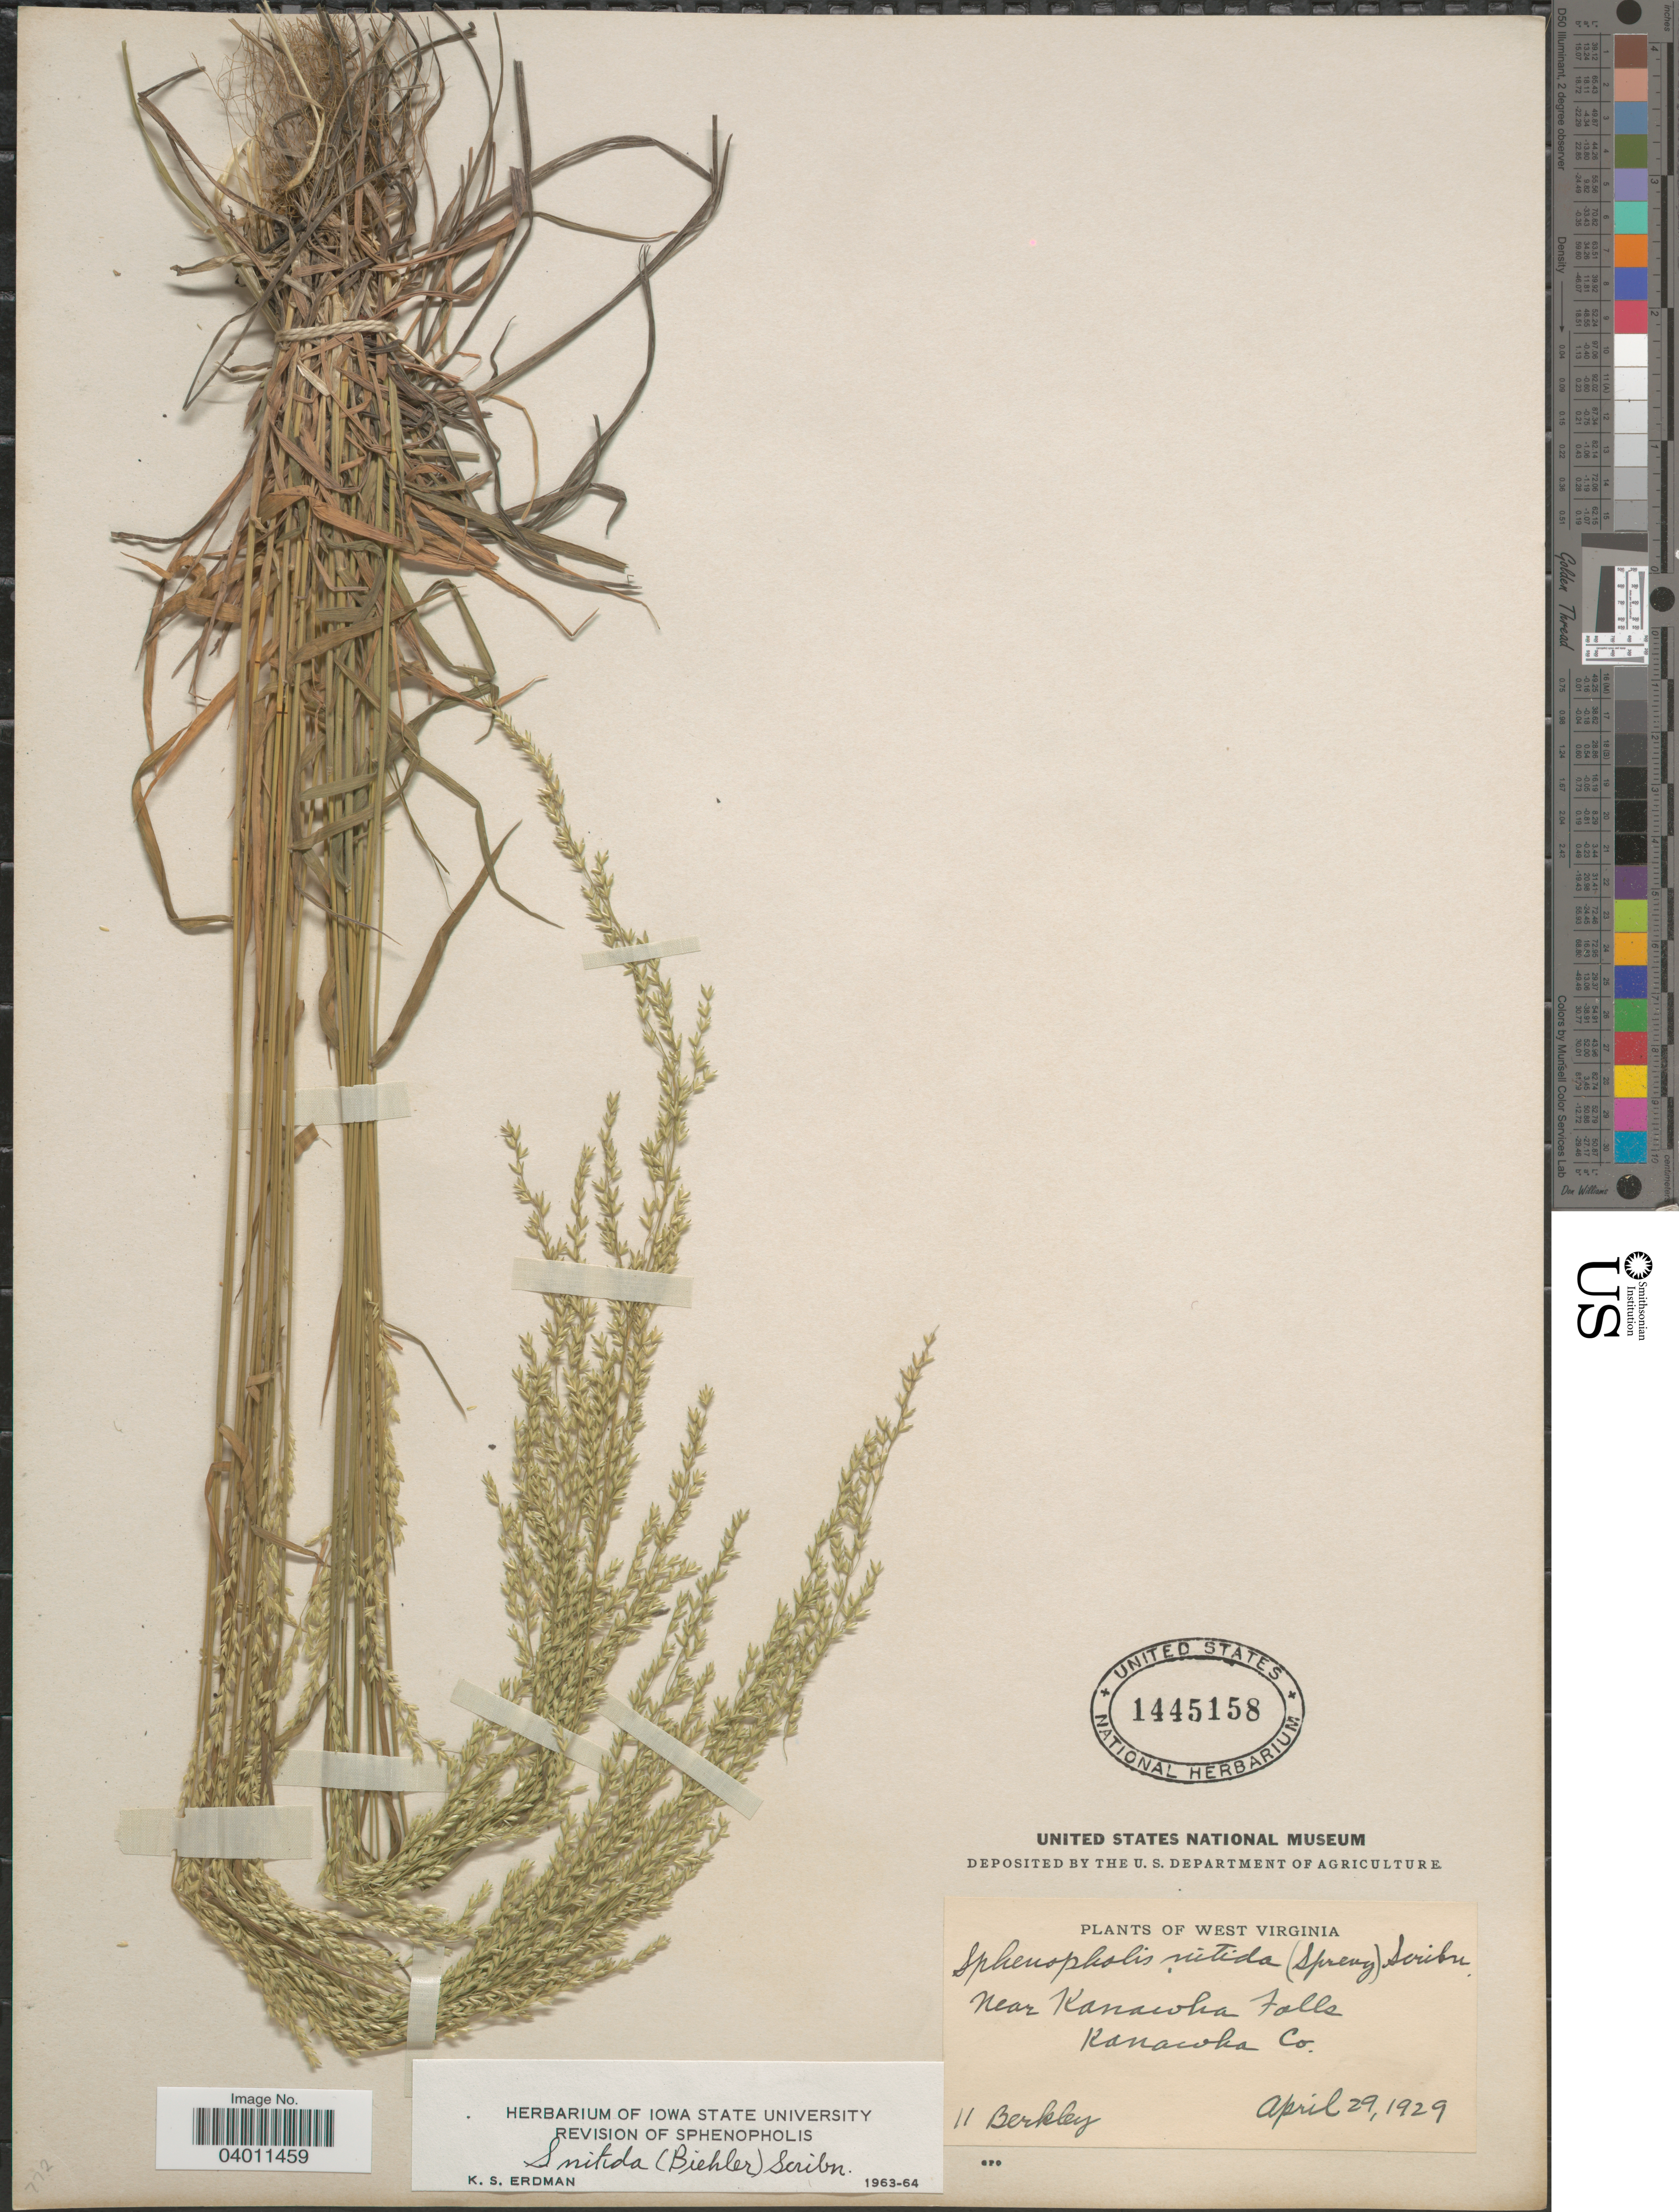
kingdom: Plantae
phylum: Tracheophyta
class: Liliopsida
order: Poales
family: Poaceae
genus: Sphenopholis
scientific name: Sphenopholis nitida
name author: (Biehler) Scribn.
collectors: T. Berkley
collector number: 11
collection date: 1929-04-29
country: United States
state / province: West Virginia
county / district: Kanawha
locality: Near Kanawka Falls. Kanawka Co.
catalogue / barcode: US 1445158